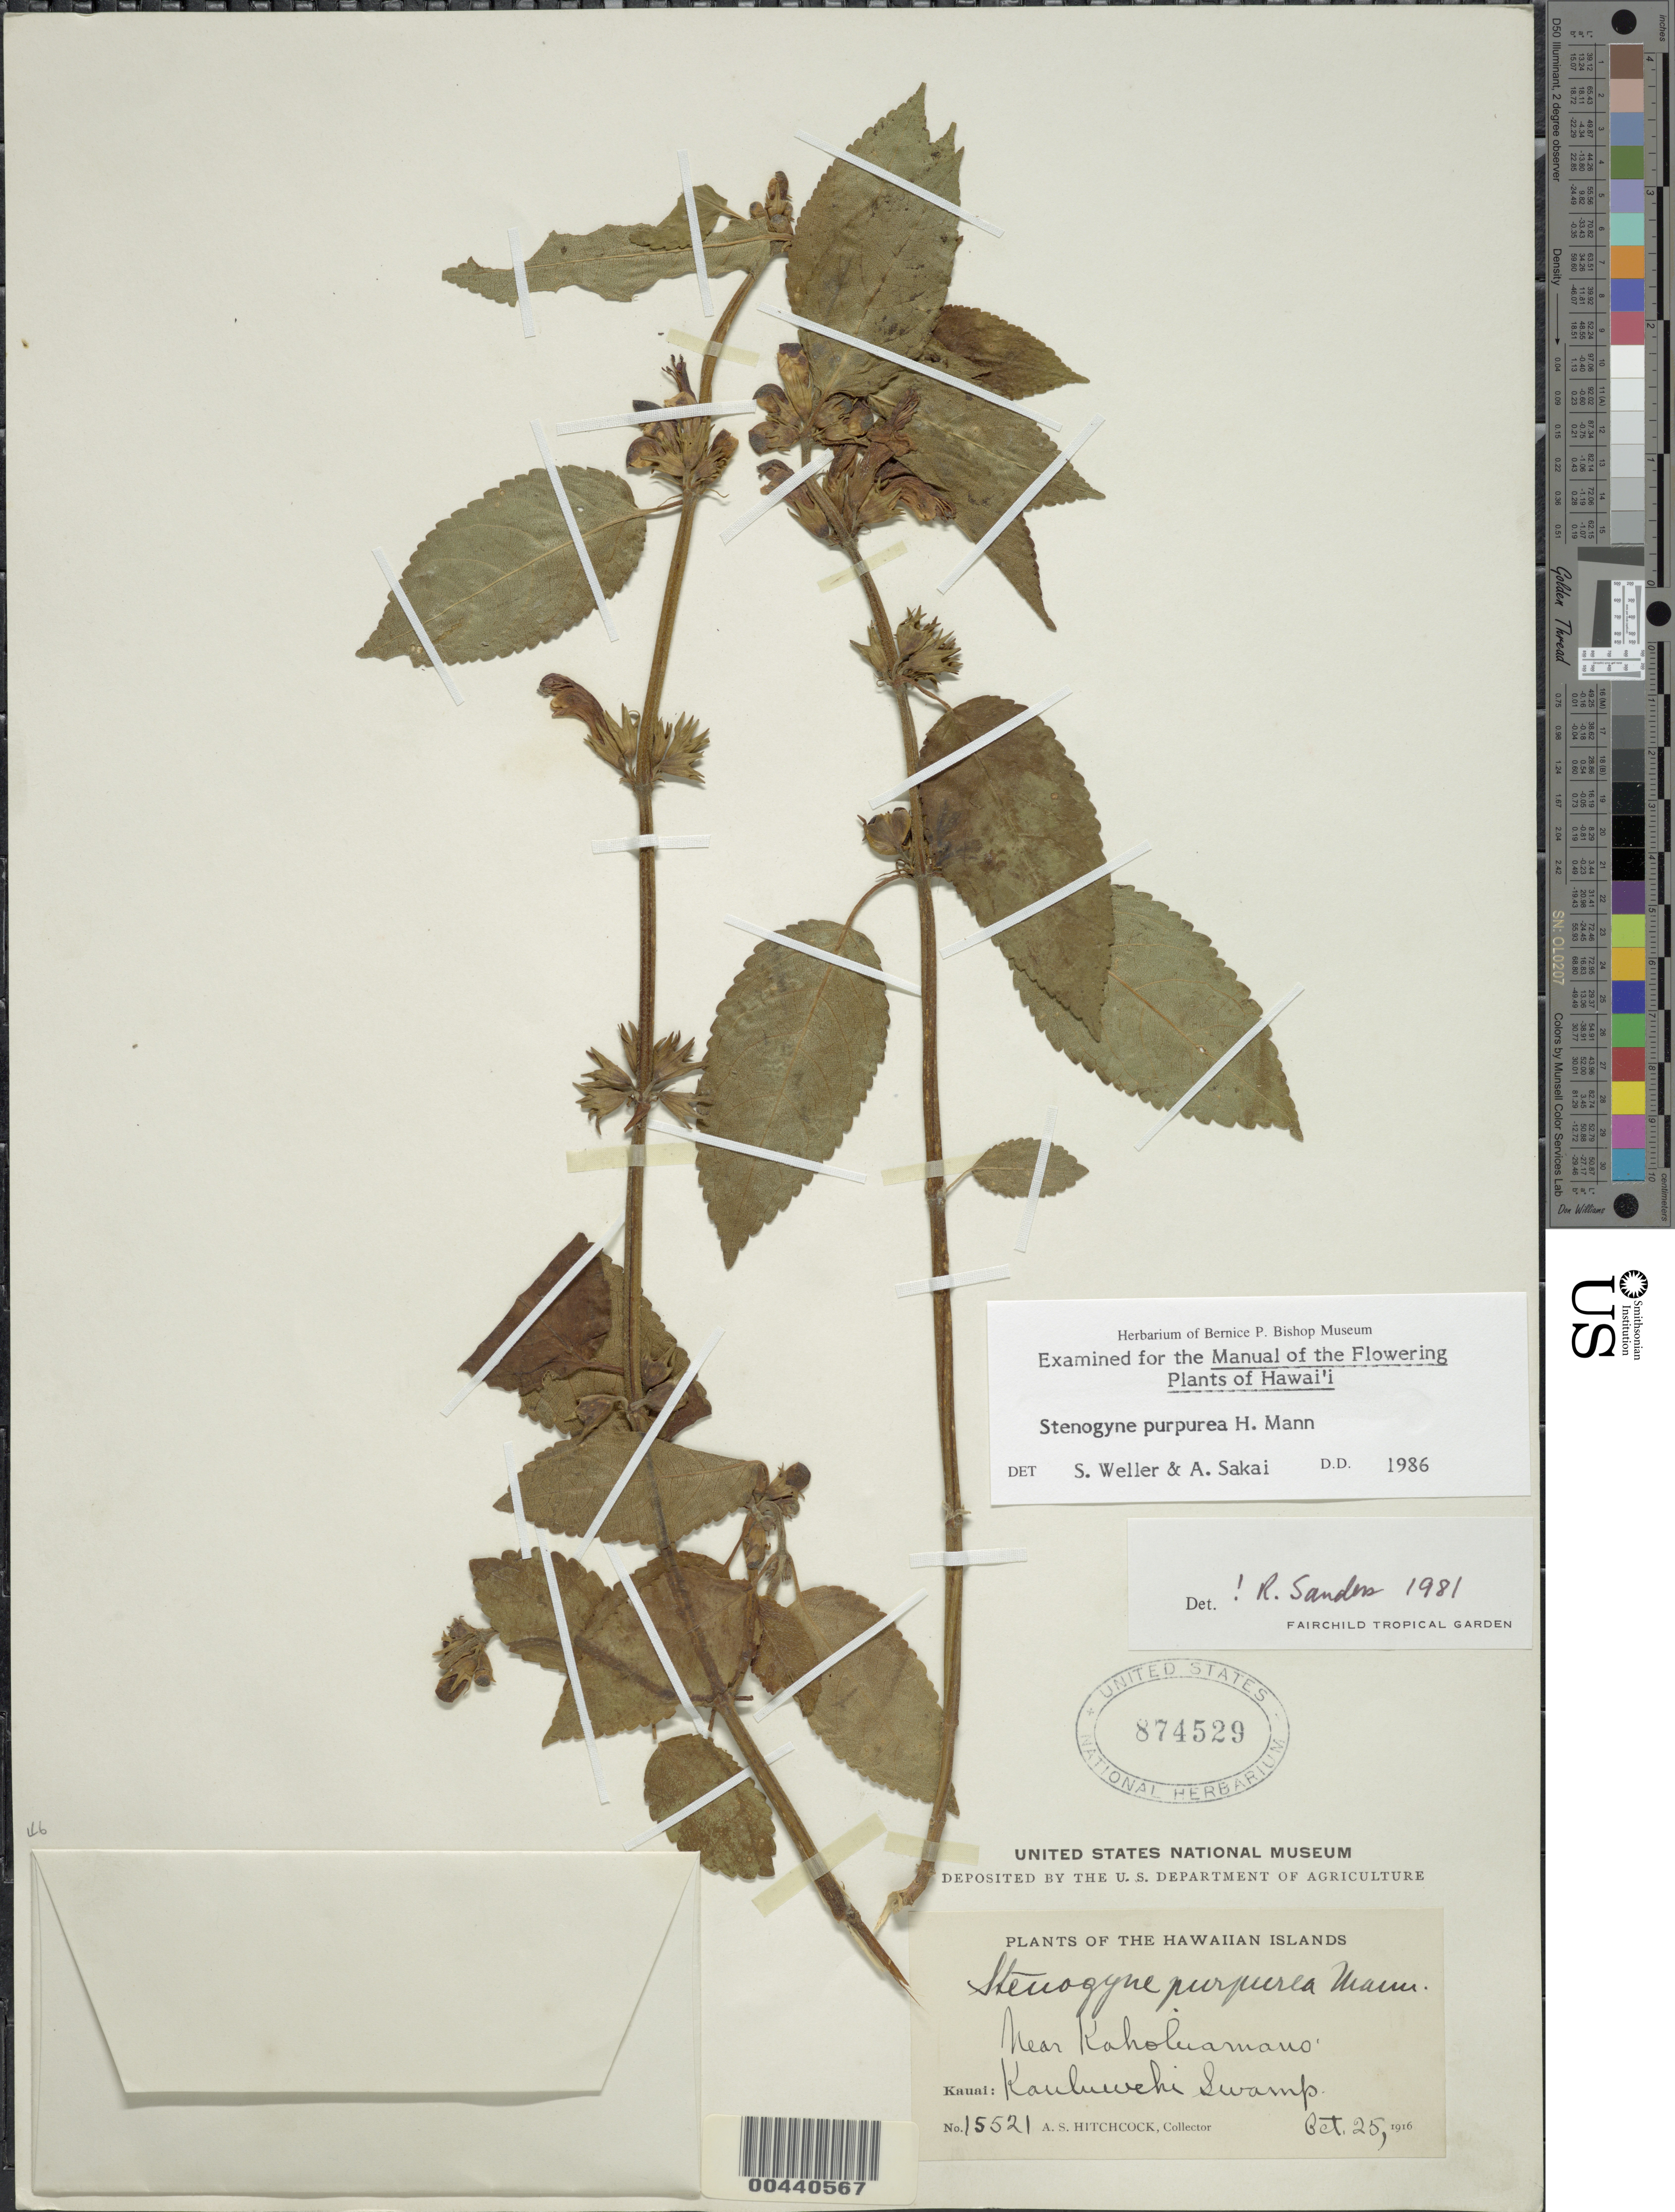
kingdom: Plantae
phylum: Tracheophyta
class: Magnoliopsida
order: Lamiales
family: Lamiaceae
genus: Stenogyne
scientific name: Stenogyne purpurea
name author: H. Mann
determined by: Weller, Stephen G., (UNITED STATES)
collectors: A. S. Hitchcock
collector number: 15521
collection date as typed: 25 Oct 1916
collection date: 1916-10-25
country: United States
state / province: Hawaii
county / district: Kauai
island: Kaua'i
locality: Kauluwehi Swamp, near Kaholuamano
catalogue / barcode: US 874529